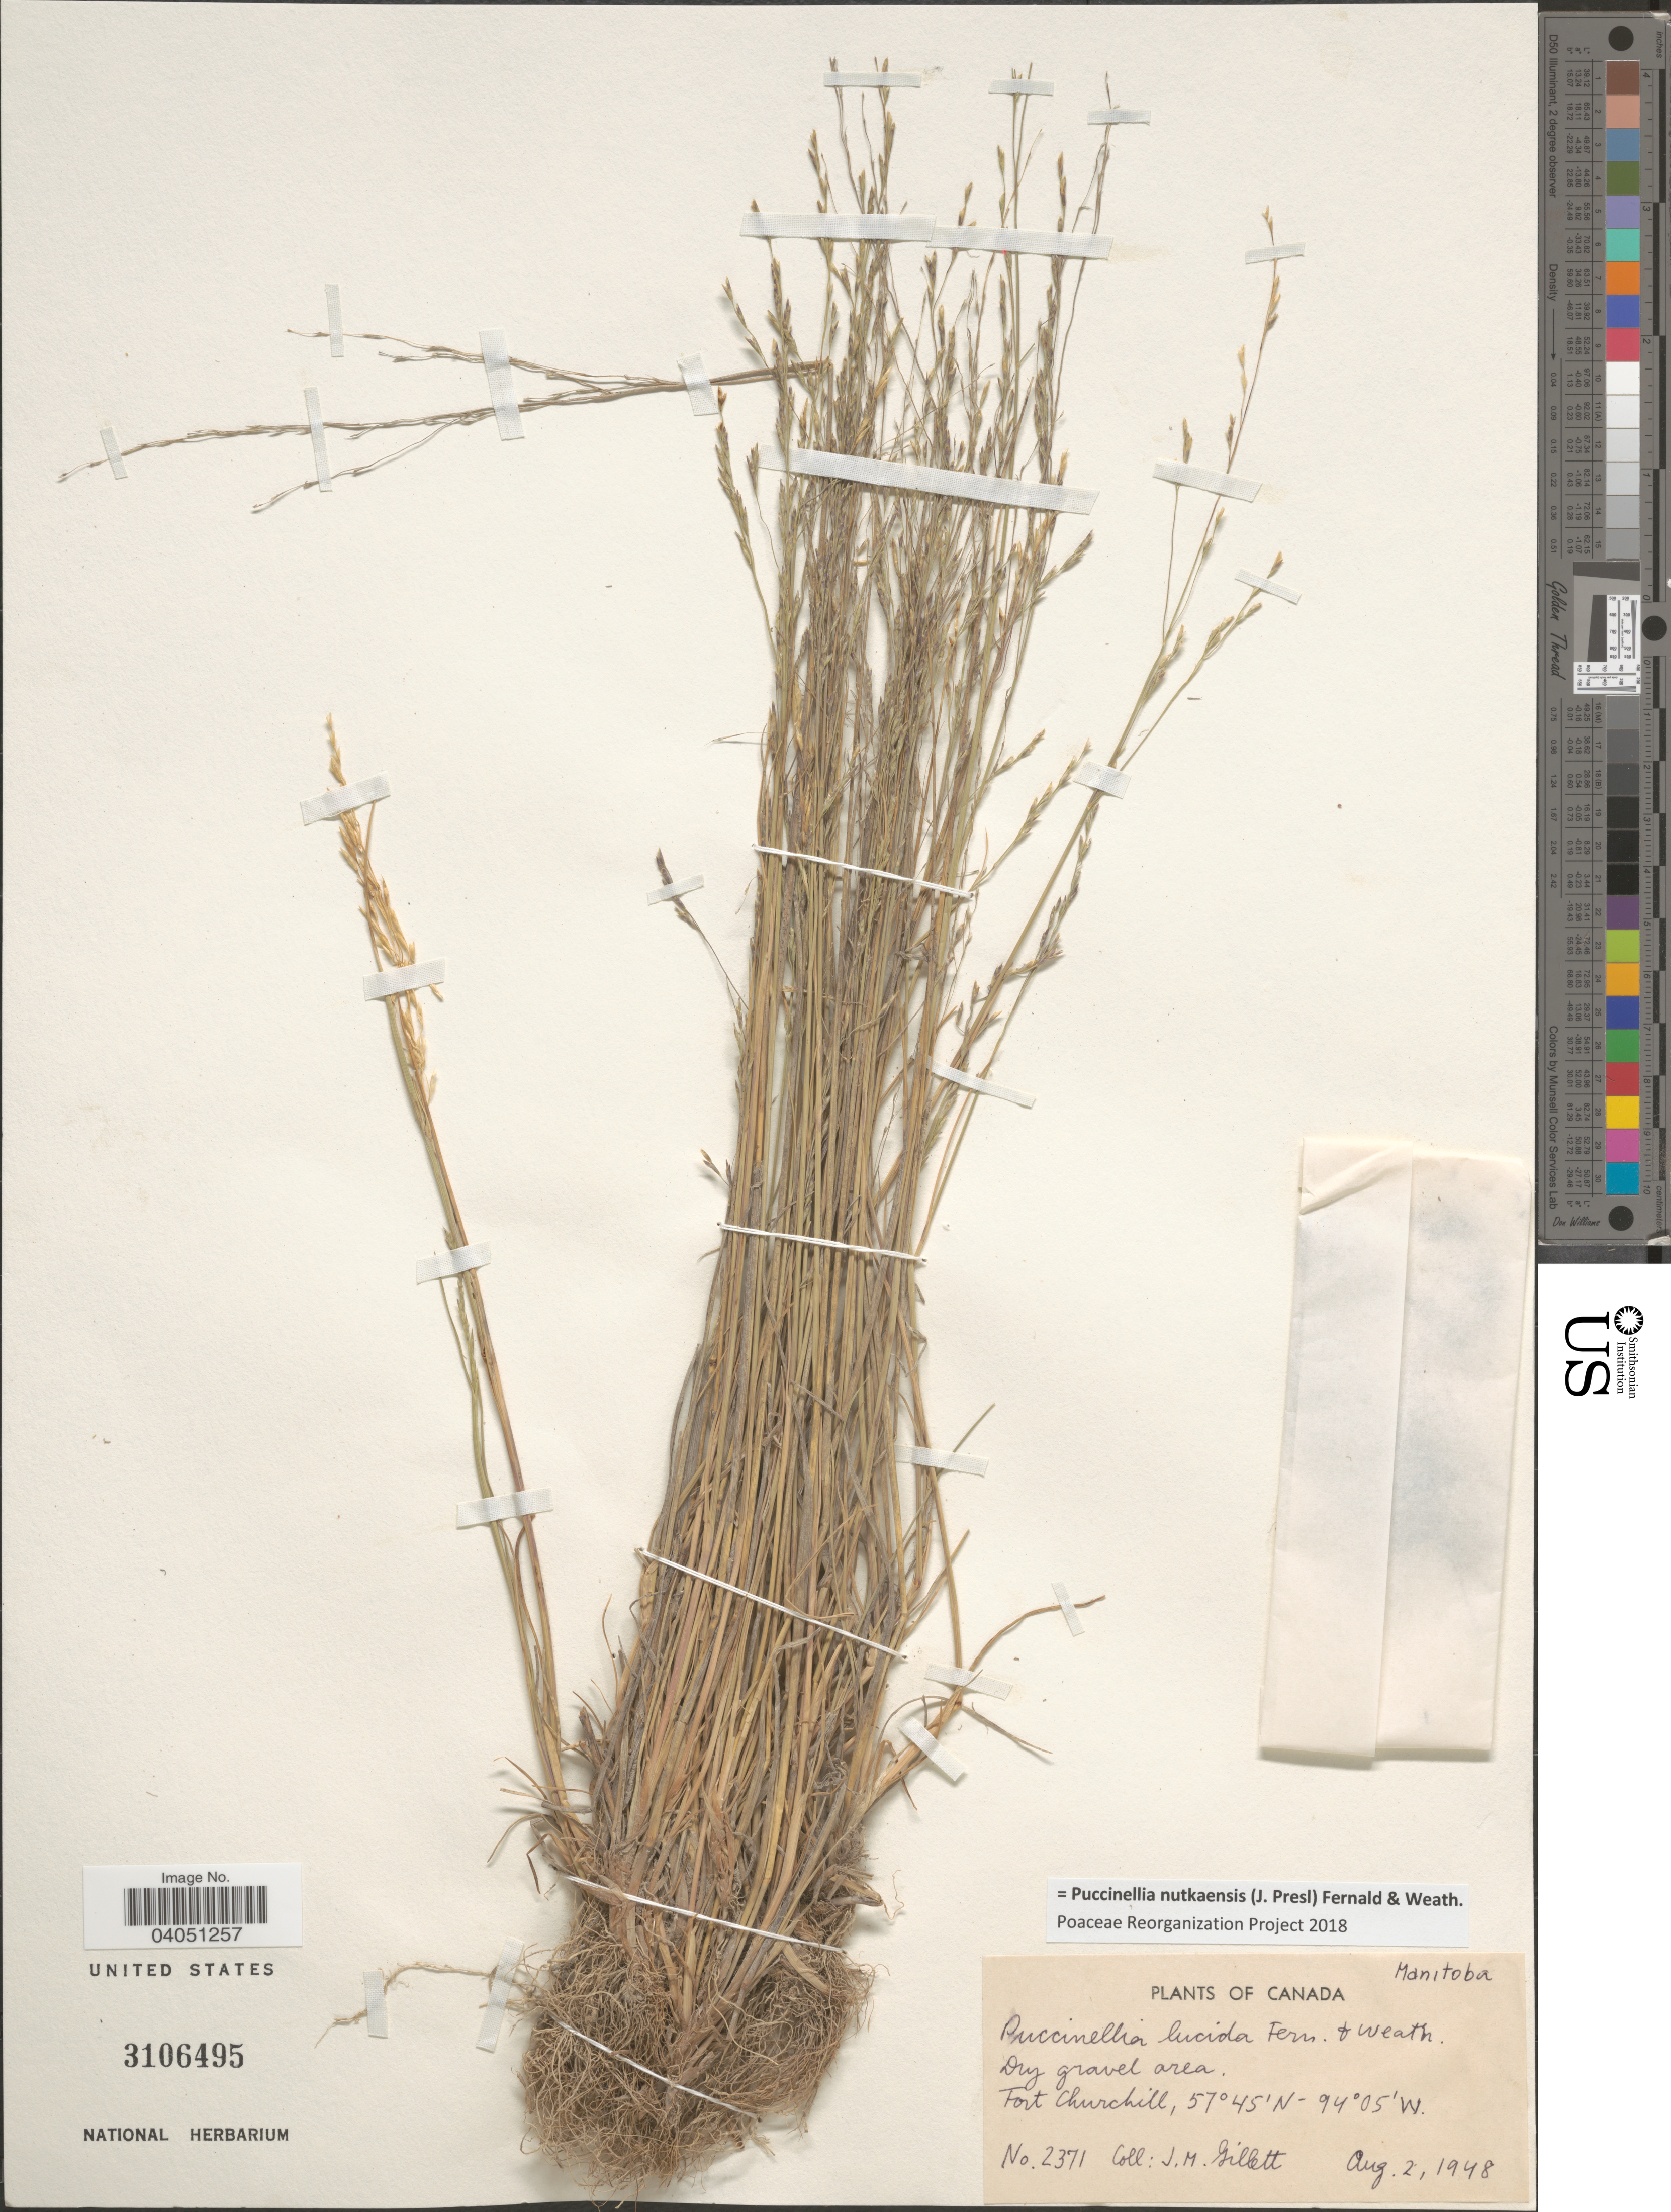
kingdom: Plantae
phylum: Tracheophyta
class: Liliopsida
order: Poales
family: Poaceae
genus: Puccinellia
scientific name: Puccinellia nutkaensis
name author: (J. Presl) Fernald & Weath.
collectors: J. M. Gillett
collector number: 2371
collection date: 1948-08-02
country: Canada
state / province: Manitoba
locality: Fort Churchill.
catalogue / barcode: US 3106495